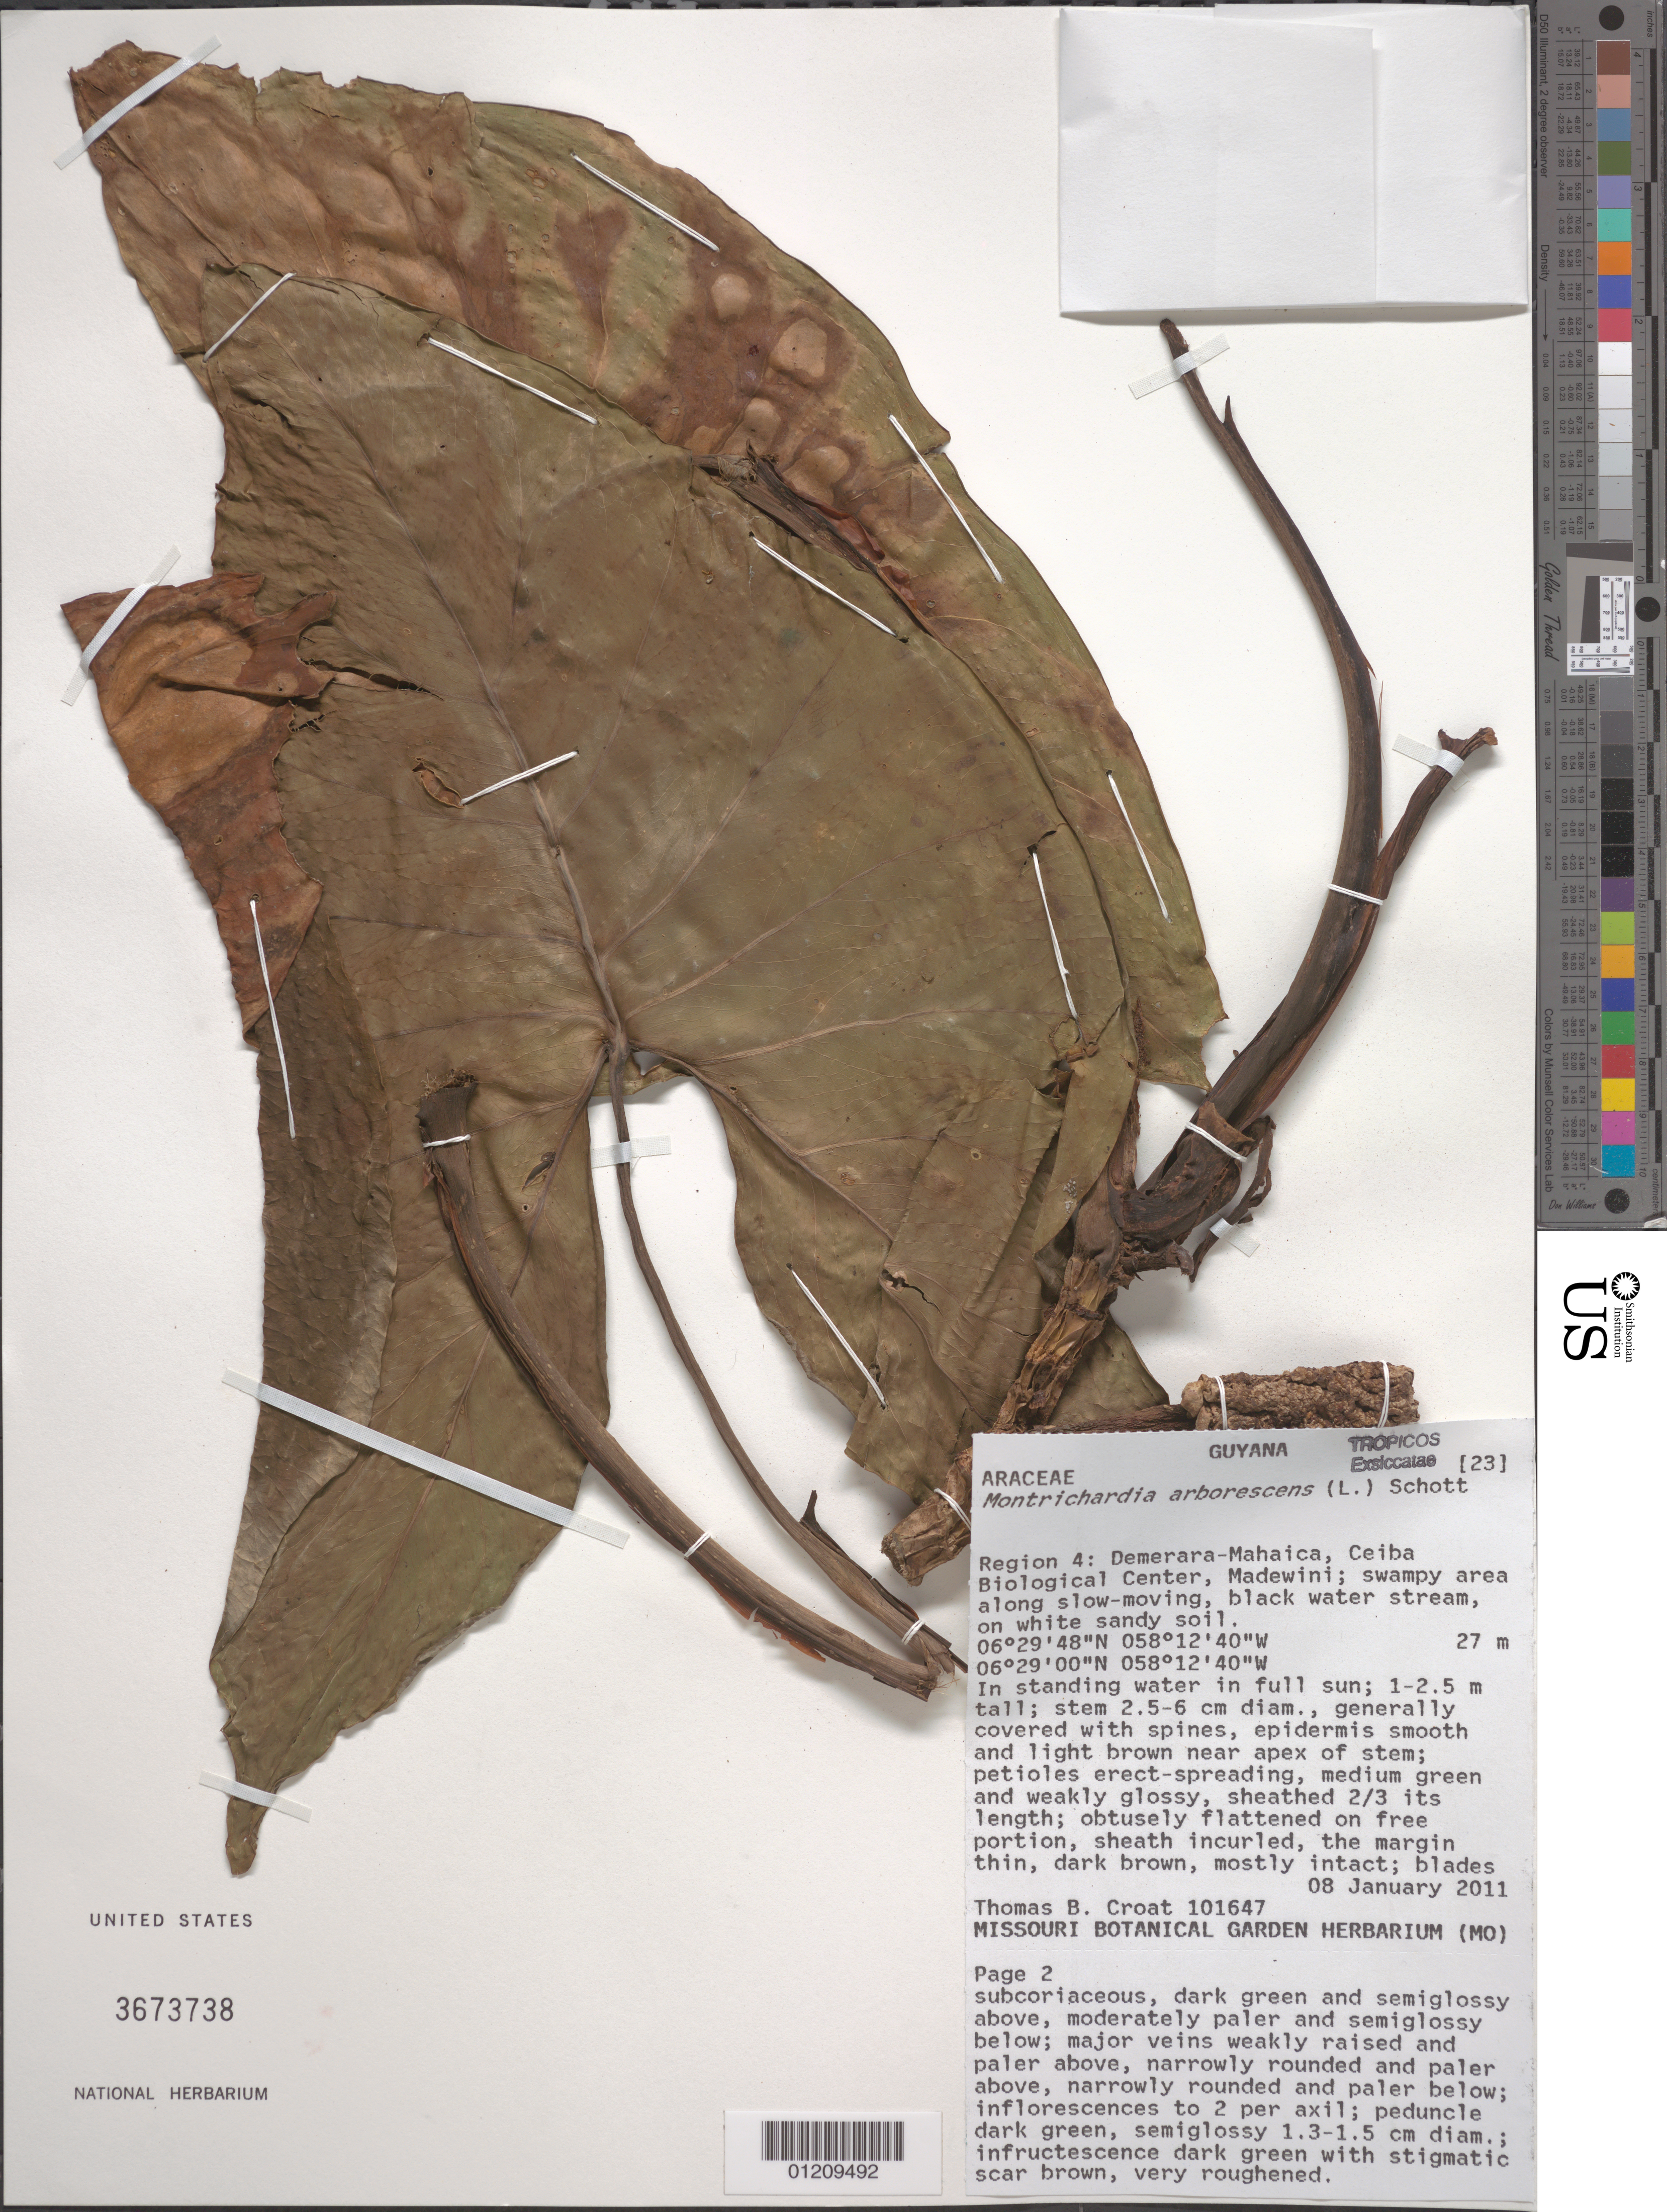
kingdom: Plantae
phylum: Tracheophyta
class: Liliopsida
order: Alismatales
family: Araceae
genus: Montrichardia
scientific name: Montrichardia arborescens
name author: (L.) Schott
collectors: T. B. Croat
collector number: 101647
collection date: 2011-01-08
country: Guyana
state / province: Demerara-Mahaica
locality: Ceiba Biological Center, Madewini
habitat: Swampy area along slow-moving, black water stream, on white sandy soil. In standing water in full sun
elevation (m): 27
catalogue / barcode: US 3673738